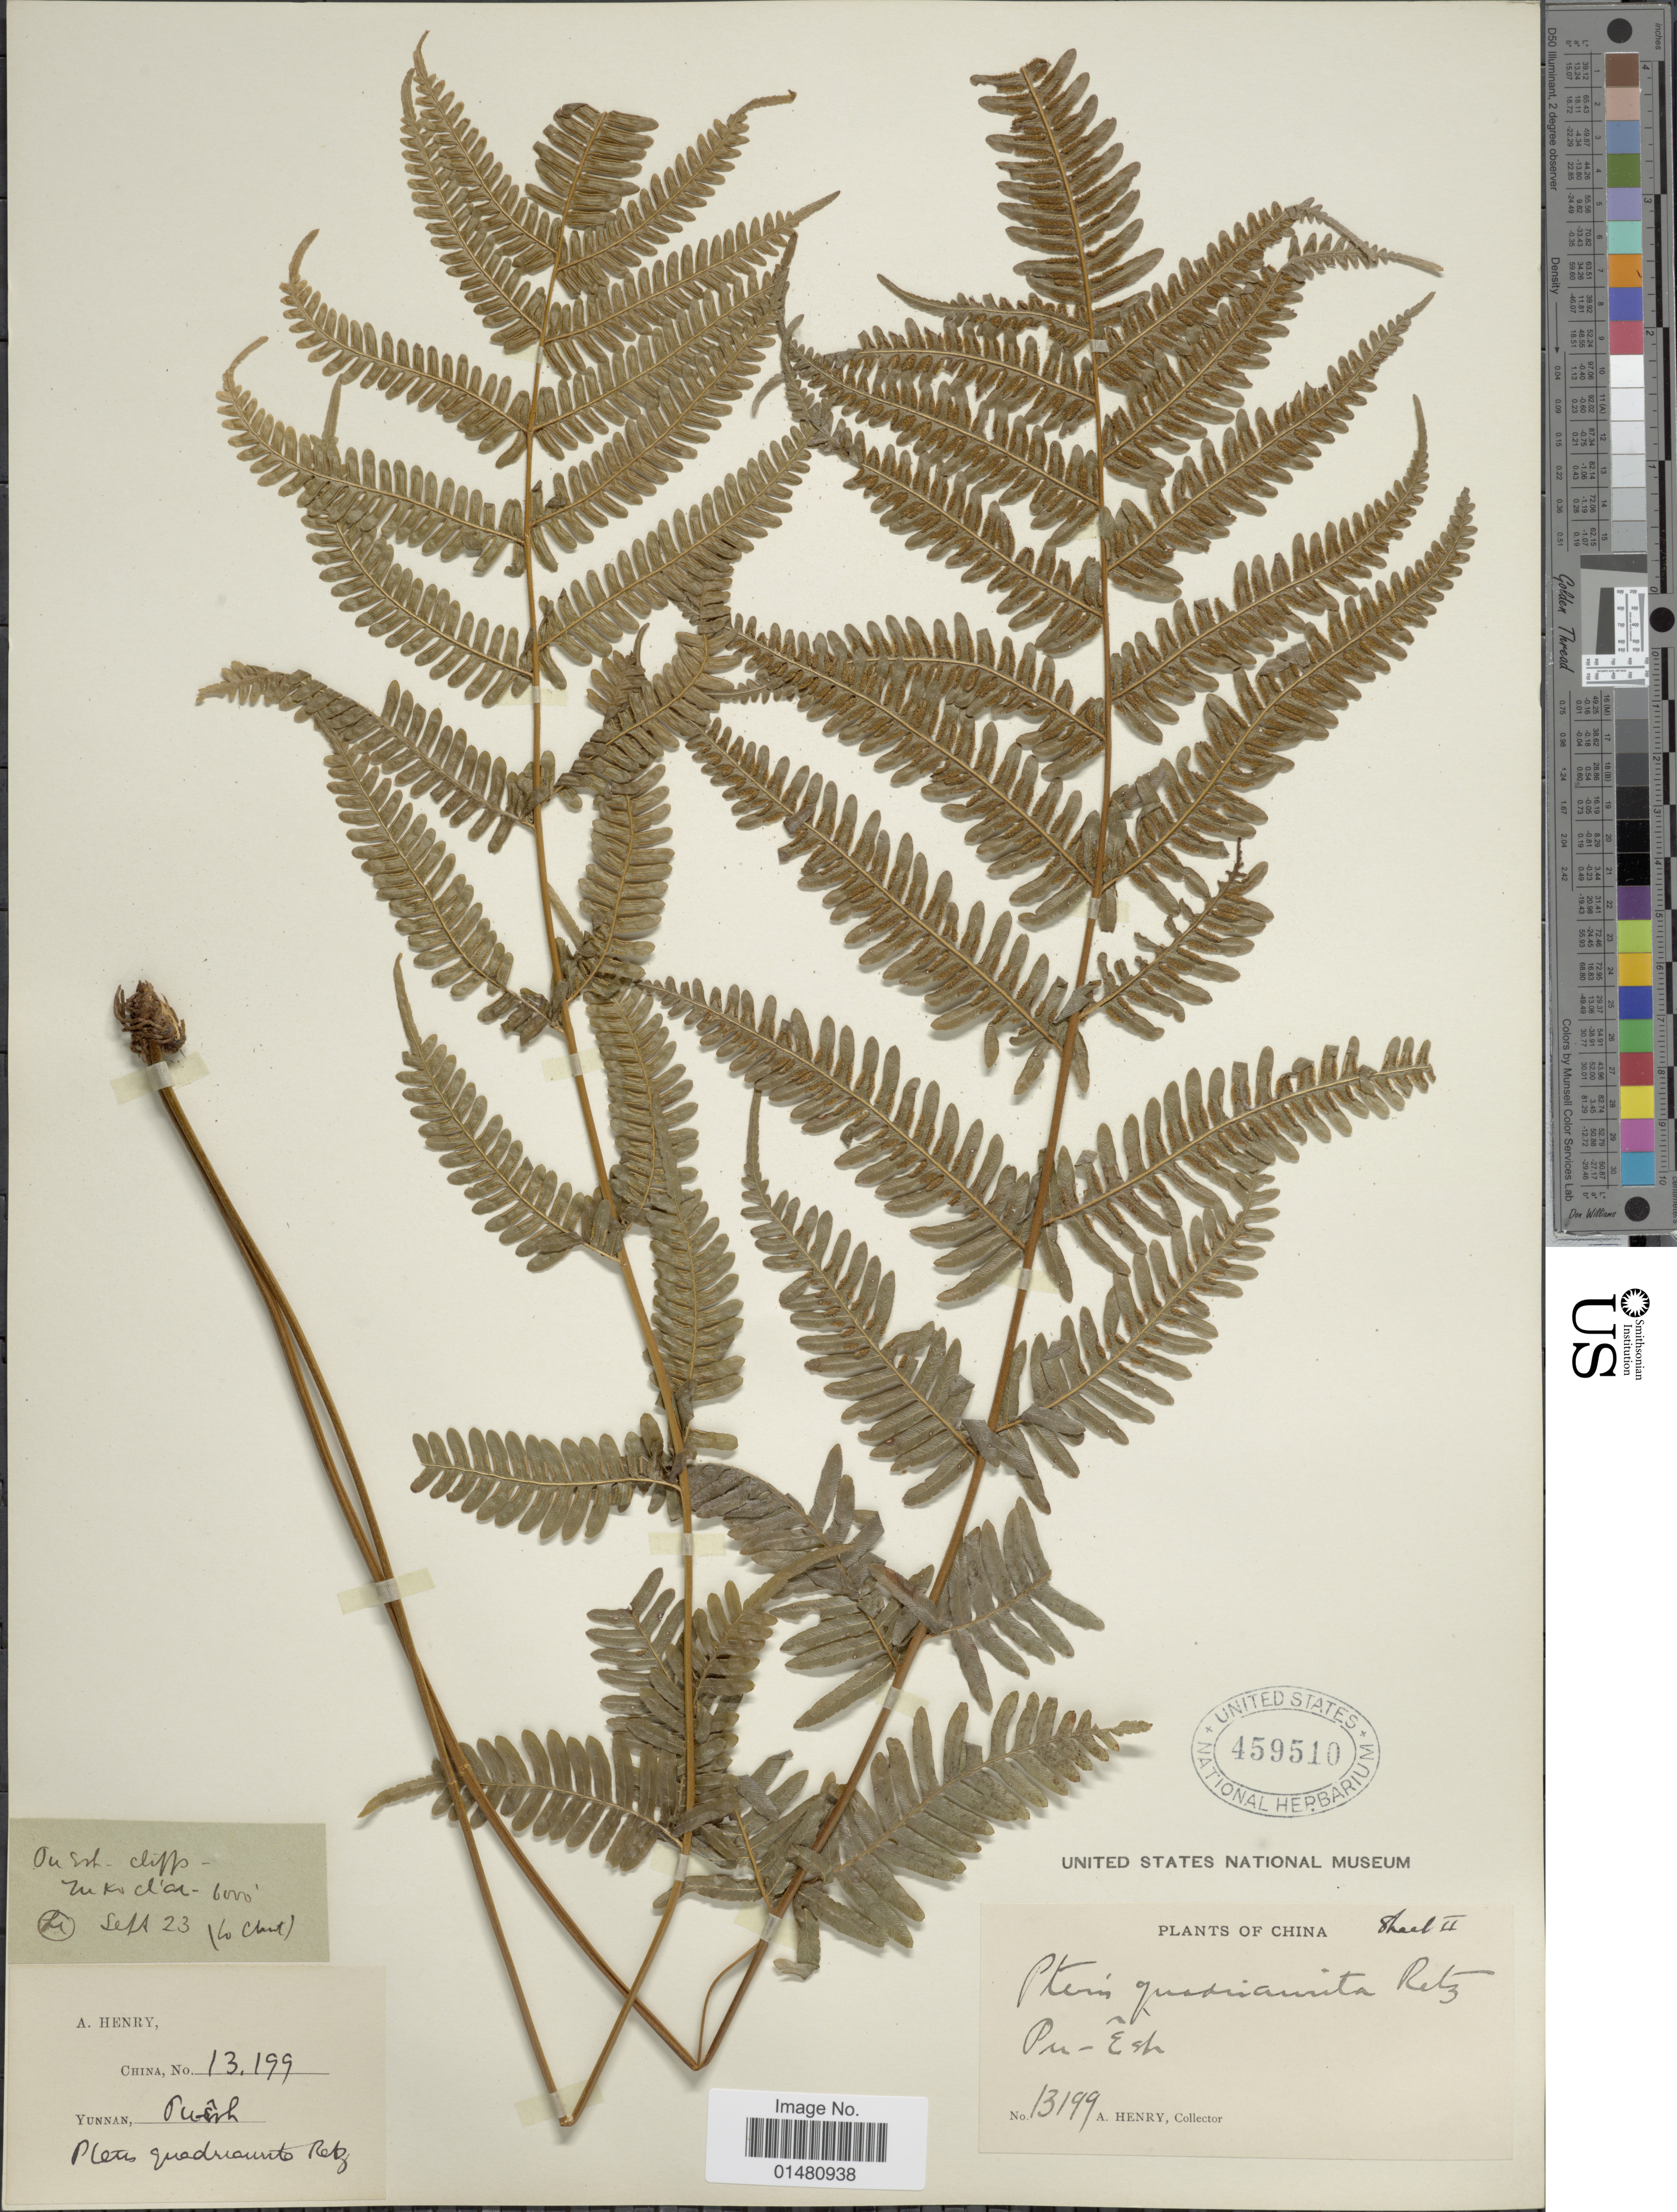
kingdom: Plantae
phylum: Tracheophyta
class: Polypodiopsida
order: Polypodiales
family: Pteridaceae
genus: Pteris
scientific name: Pteris quadriaurita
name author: Retz.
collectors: A. Henry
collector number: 13199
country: China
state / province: Yunnan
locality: Pu-êsh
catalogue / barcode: US 459510